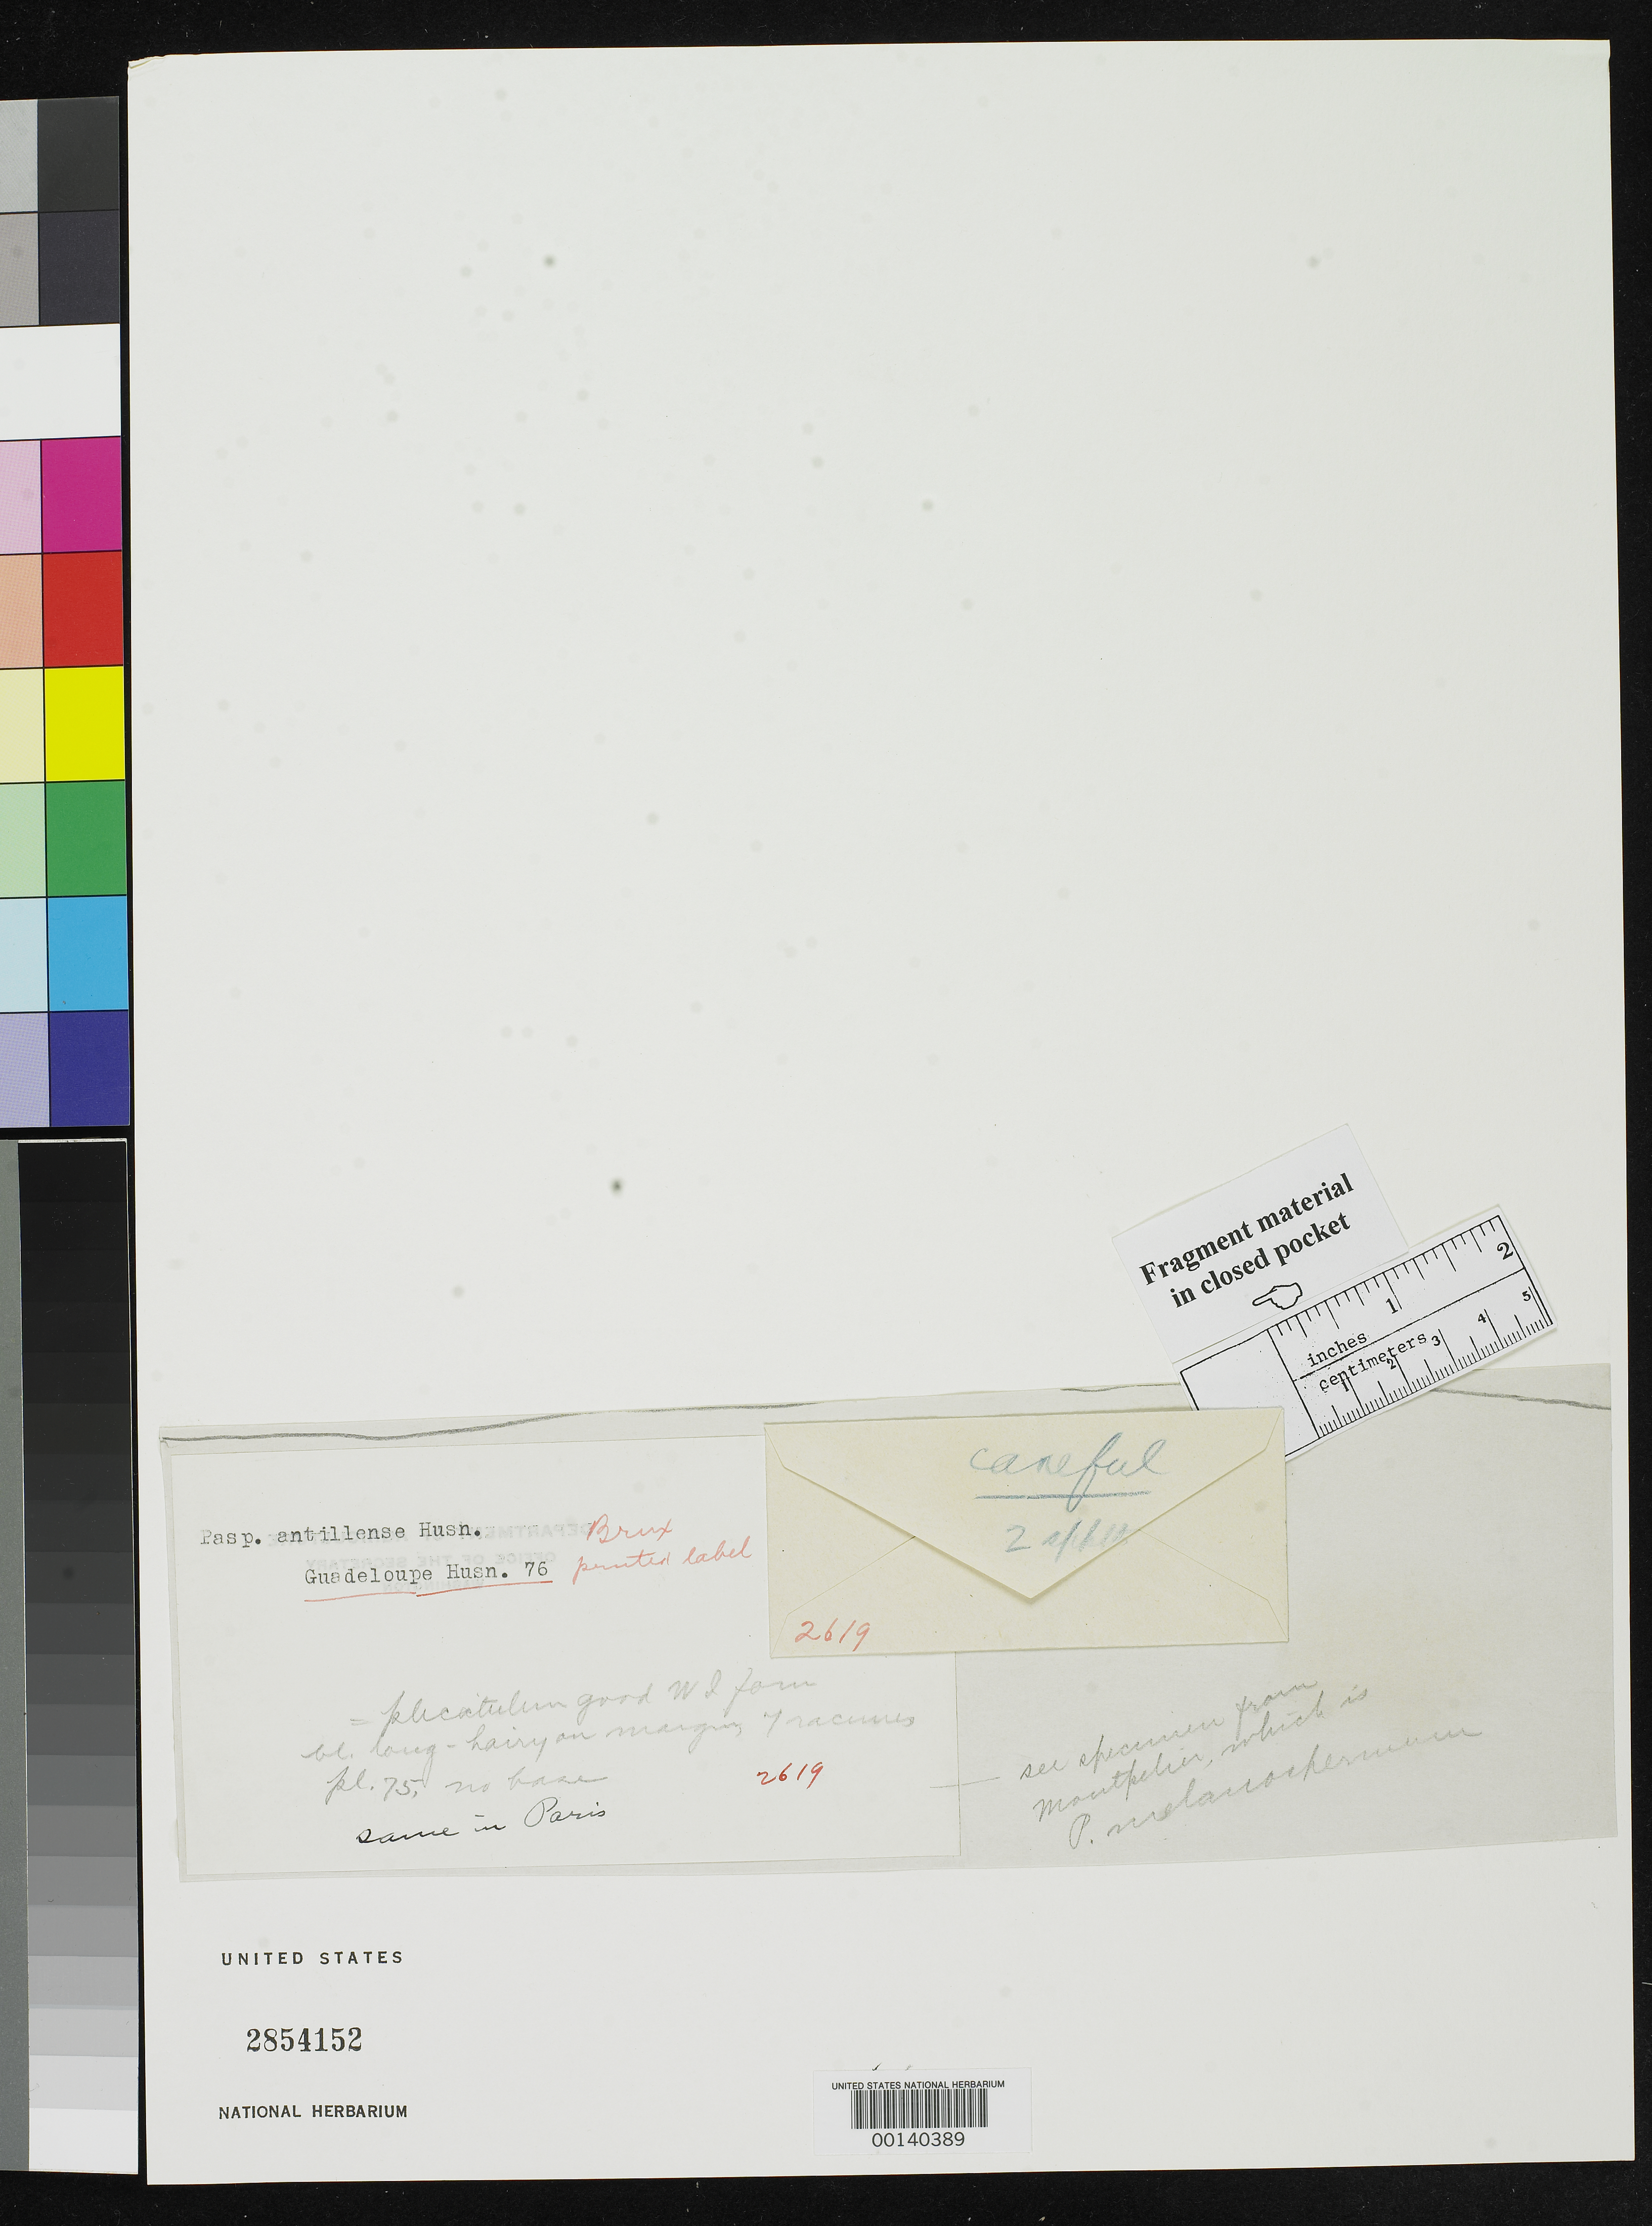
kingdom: Plantae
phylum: Tracheophyta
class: Liliopsida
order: Poales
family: Poaceae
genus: Paspalum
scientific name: Paspalum antillense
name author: Husn.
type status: Type Fragment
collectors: P. T. Husnot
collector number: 76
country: Guadeloupe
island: Basse Terre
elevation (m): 200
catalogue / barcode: US 2854152